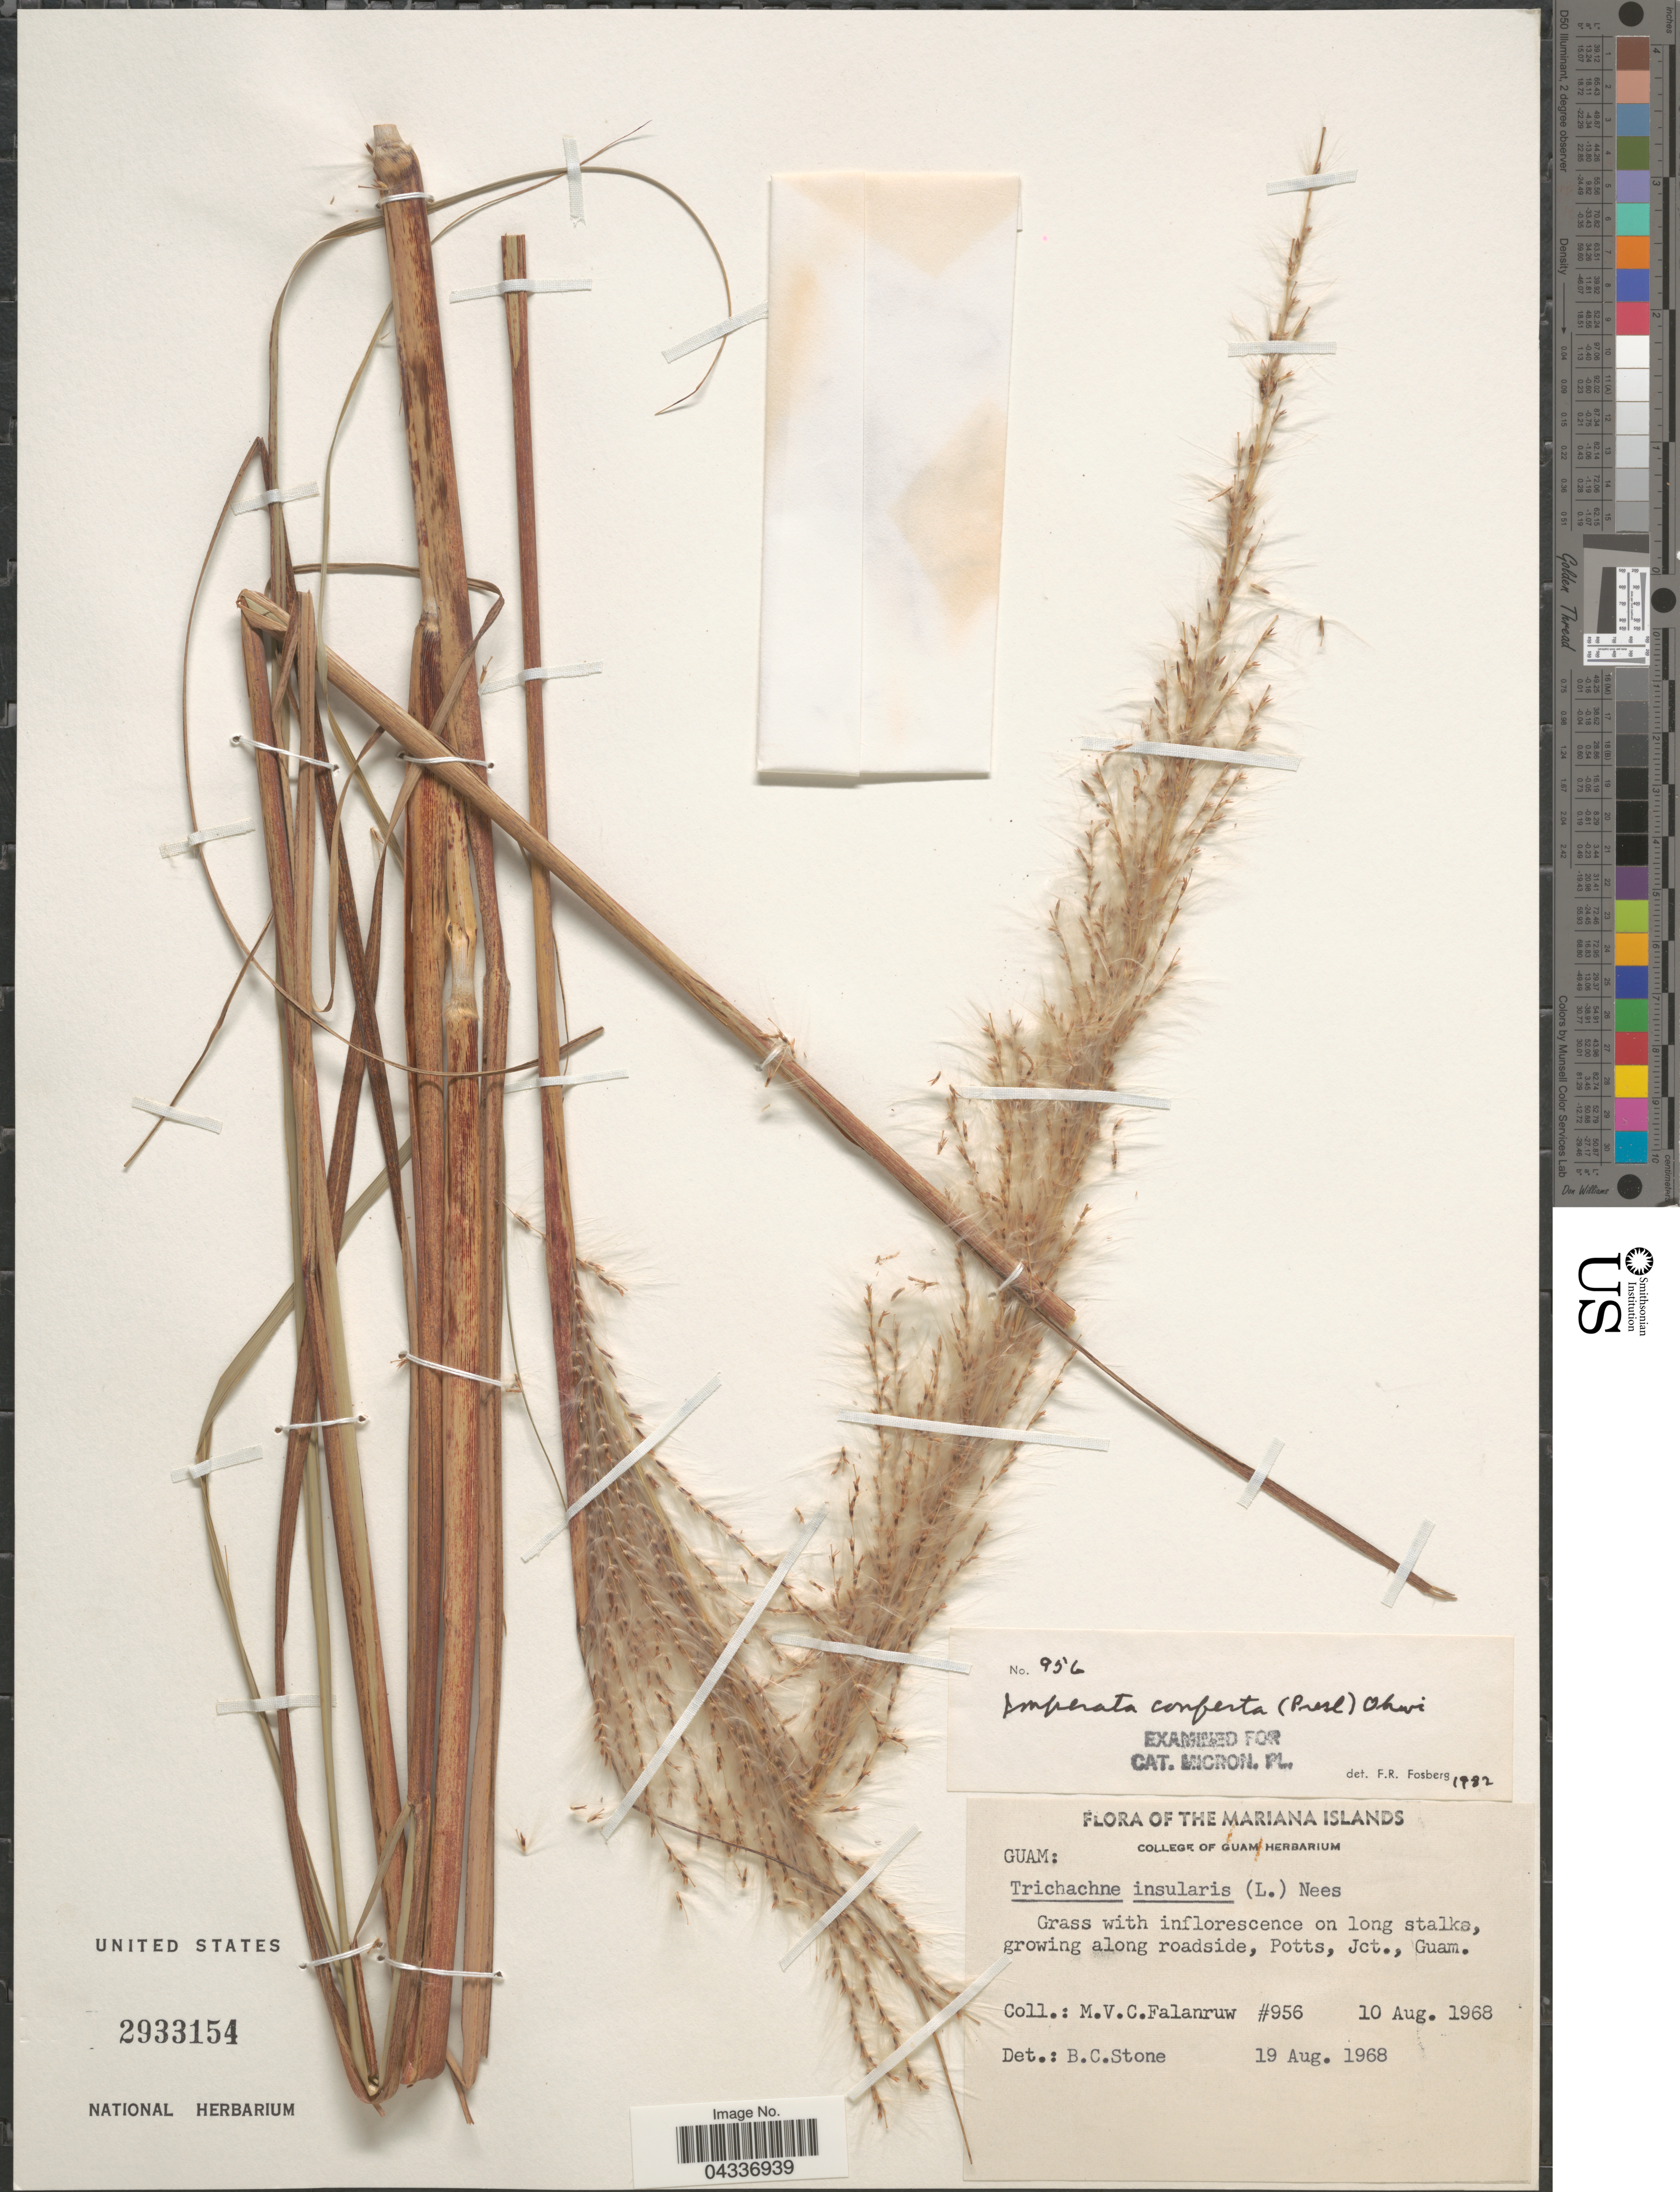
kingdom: Plantae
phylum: Tracheophyta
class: Liliopsida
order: Poales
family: Poaceae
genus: Imperata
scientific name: Imperata conferta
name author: (J. Presl) Ohwi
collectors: M. V. Falanruw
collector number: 956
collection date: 1968-08-10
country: Guam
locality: The Mariana Islands.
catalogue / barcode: US 2933154